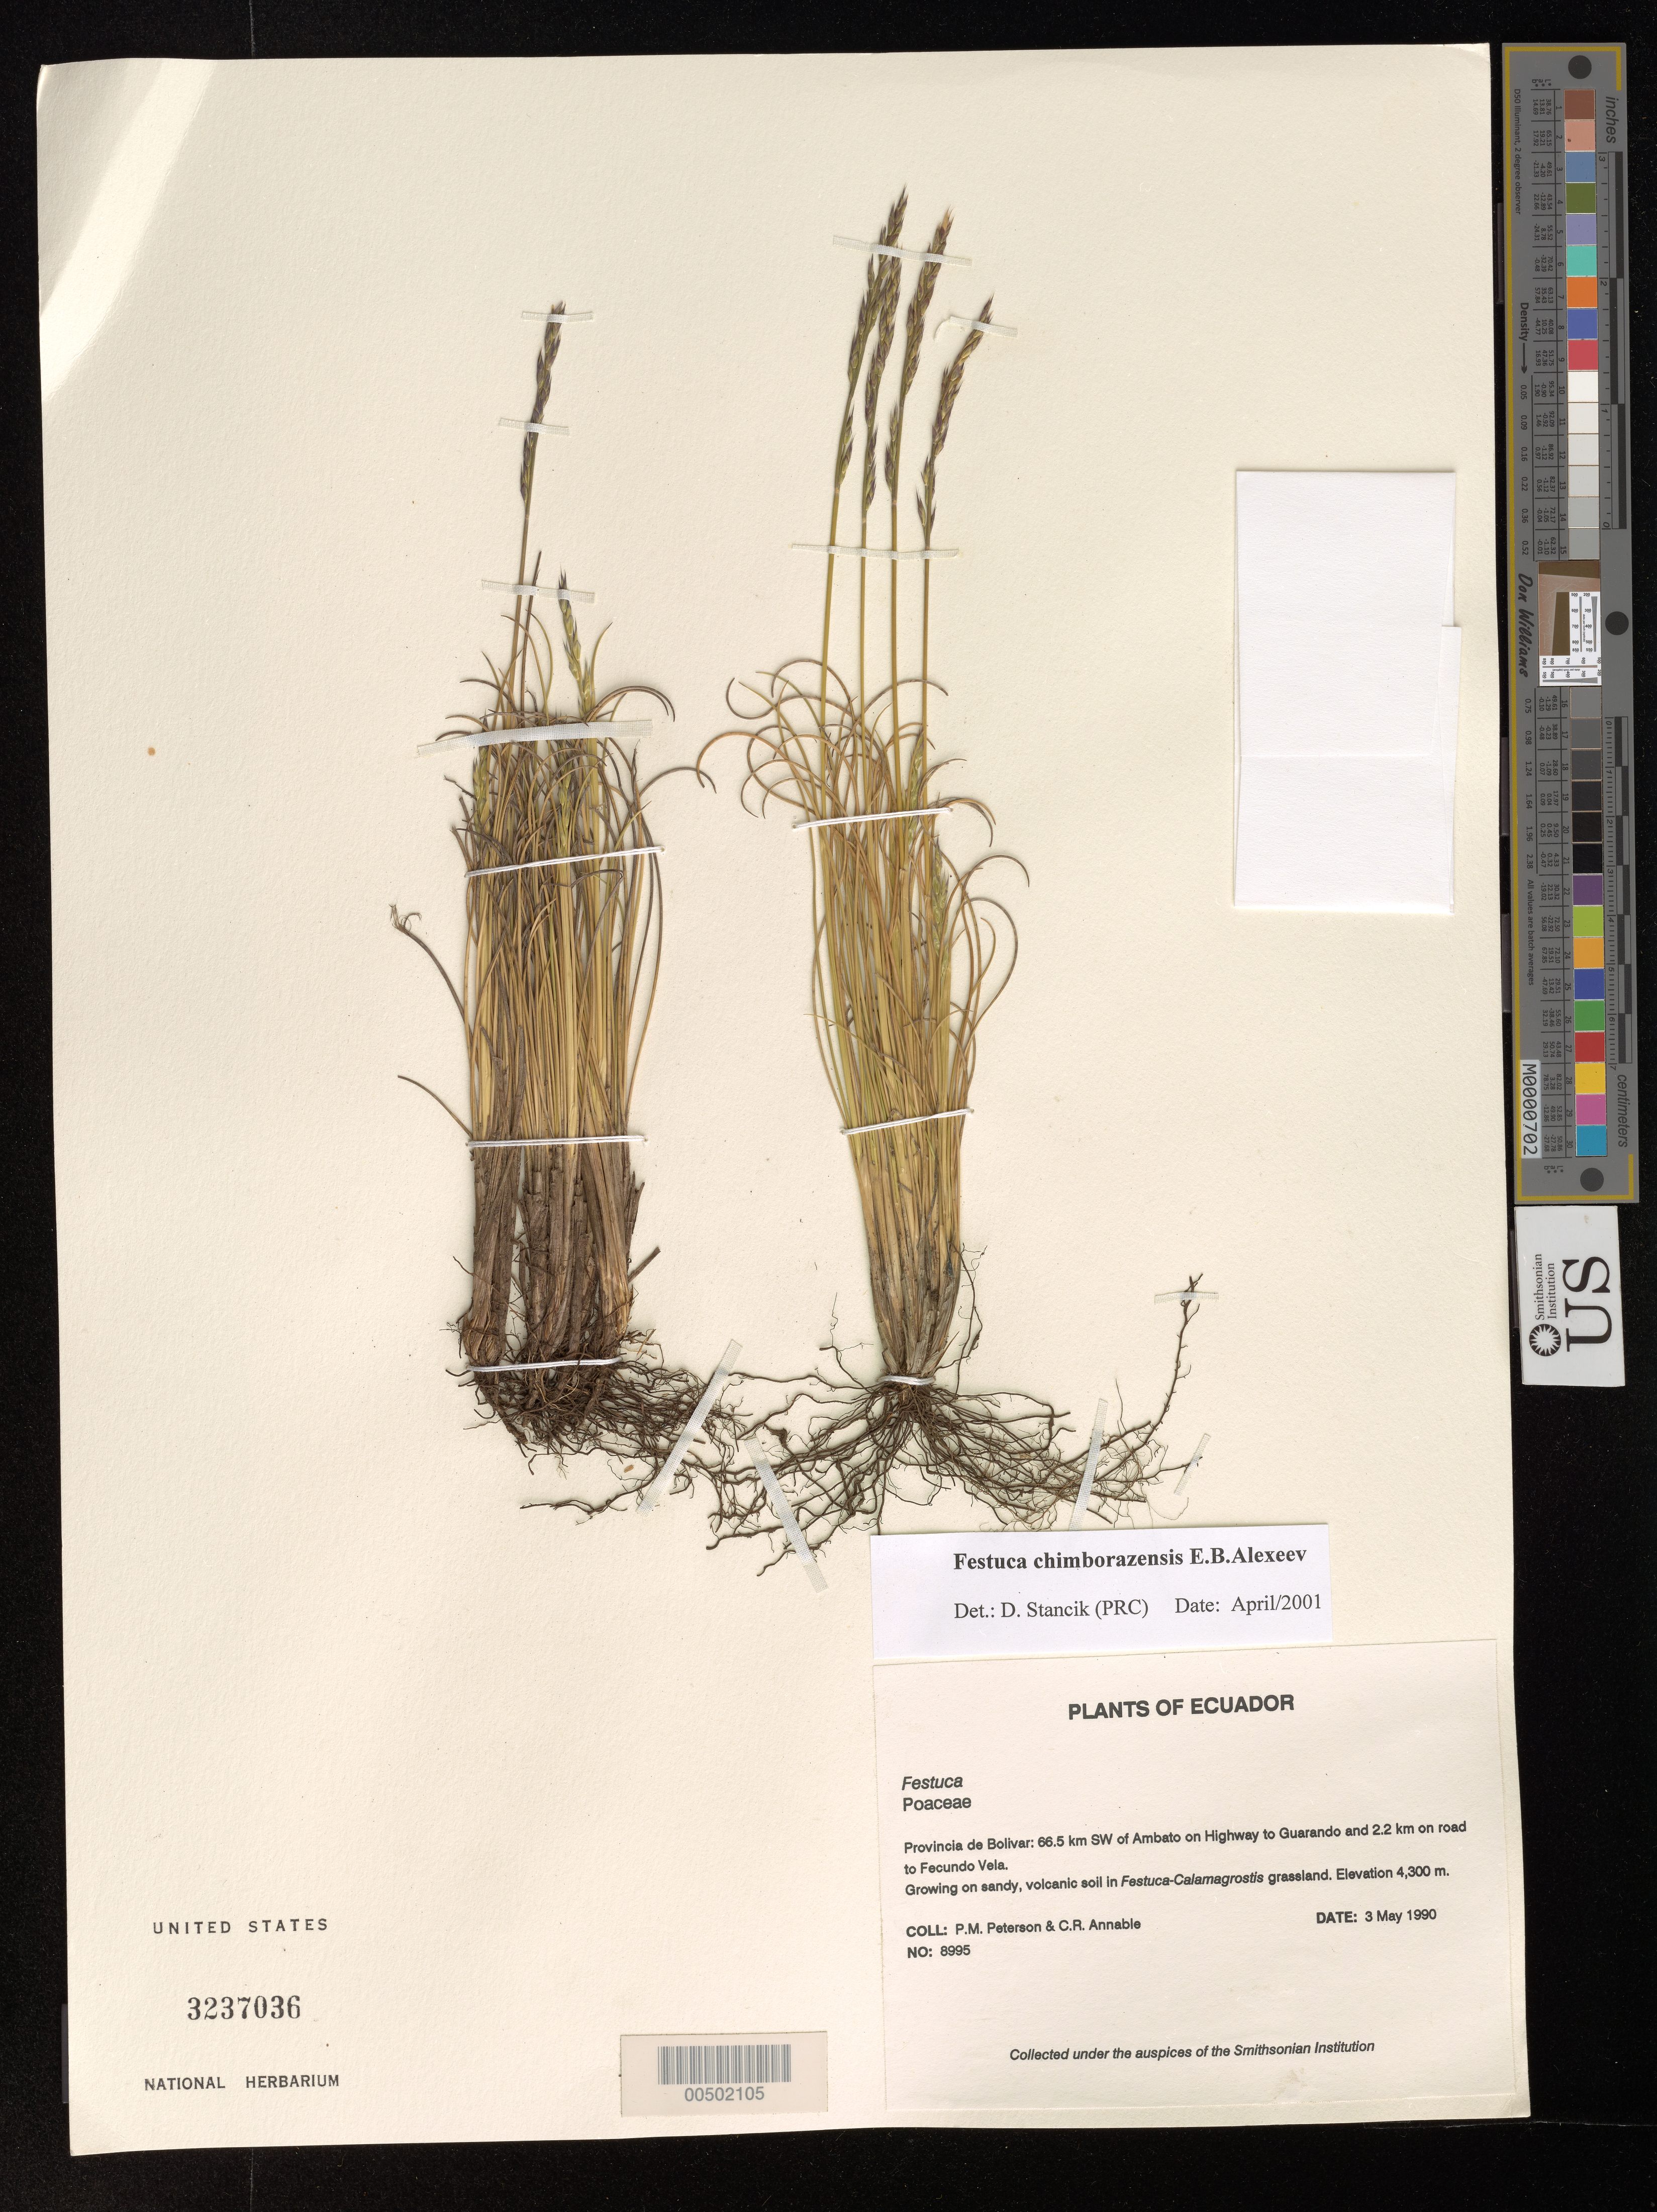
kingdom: Plantae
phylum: Tracheophyta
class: Liliopsida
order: Poales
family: Poaceae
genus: Festuca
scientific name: Festuca chimborazensis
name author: E.B. Alexeev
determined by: Stancik, D.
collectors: P. M. Peterson & C. R. Annable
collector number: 08995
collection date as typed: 03 May 1990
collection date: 1990-05-03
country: Ecuador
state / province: Bolívar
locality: Provincia de Bolivar: 66.5 km SW of Ambato on Highway to Guaranda and 2.2 km on road to Fecundo Vela.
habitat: Growing on sandy, volcanic soil in Festuca-Calamagrostis grassland.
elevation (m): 4300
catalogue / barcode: US 3237036